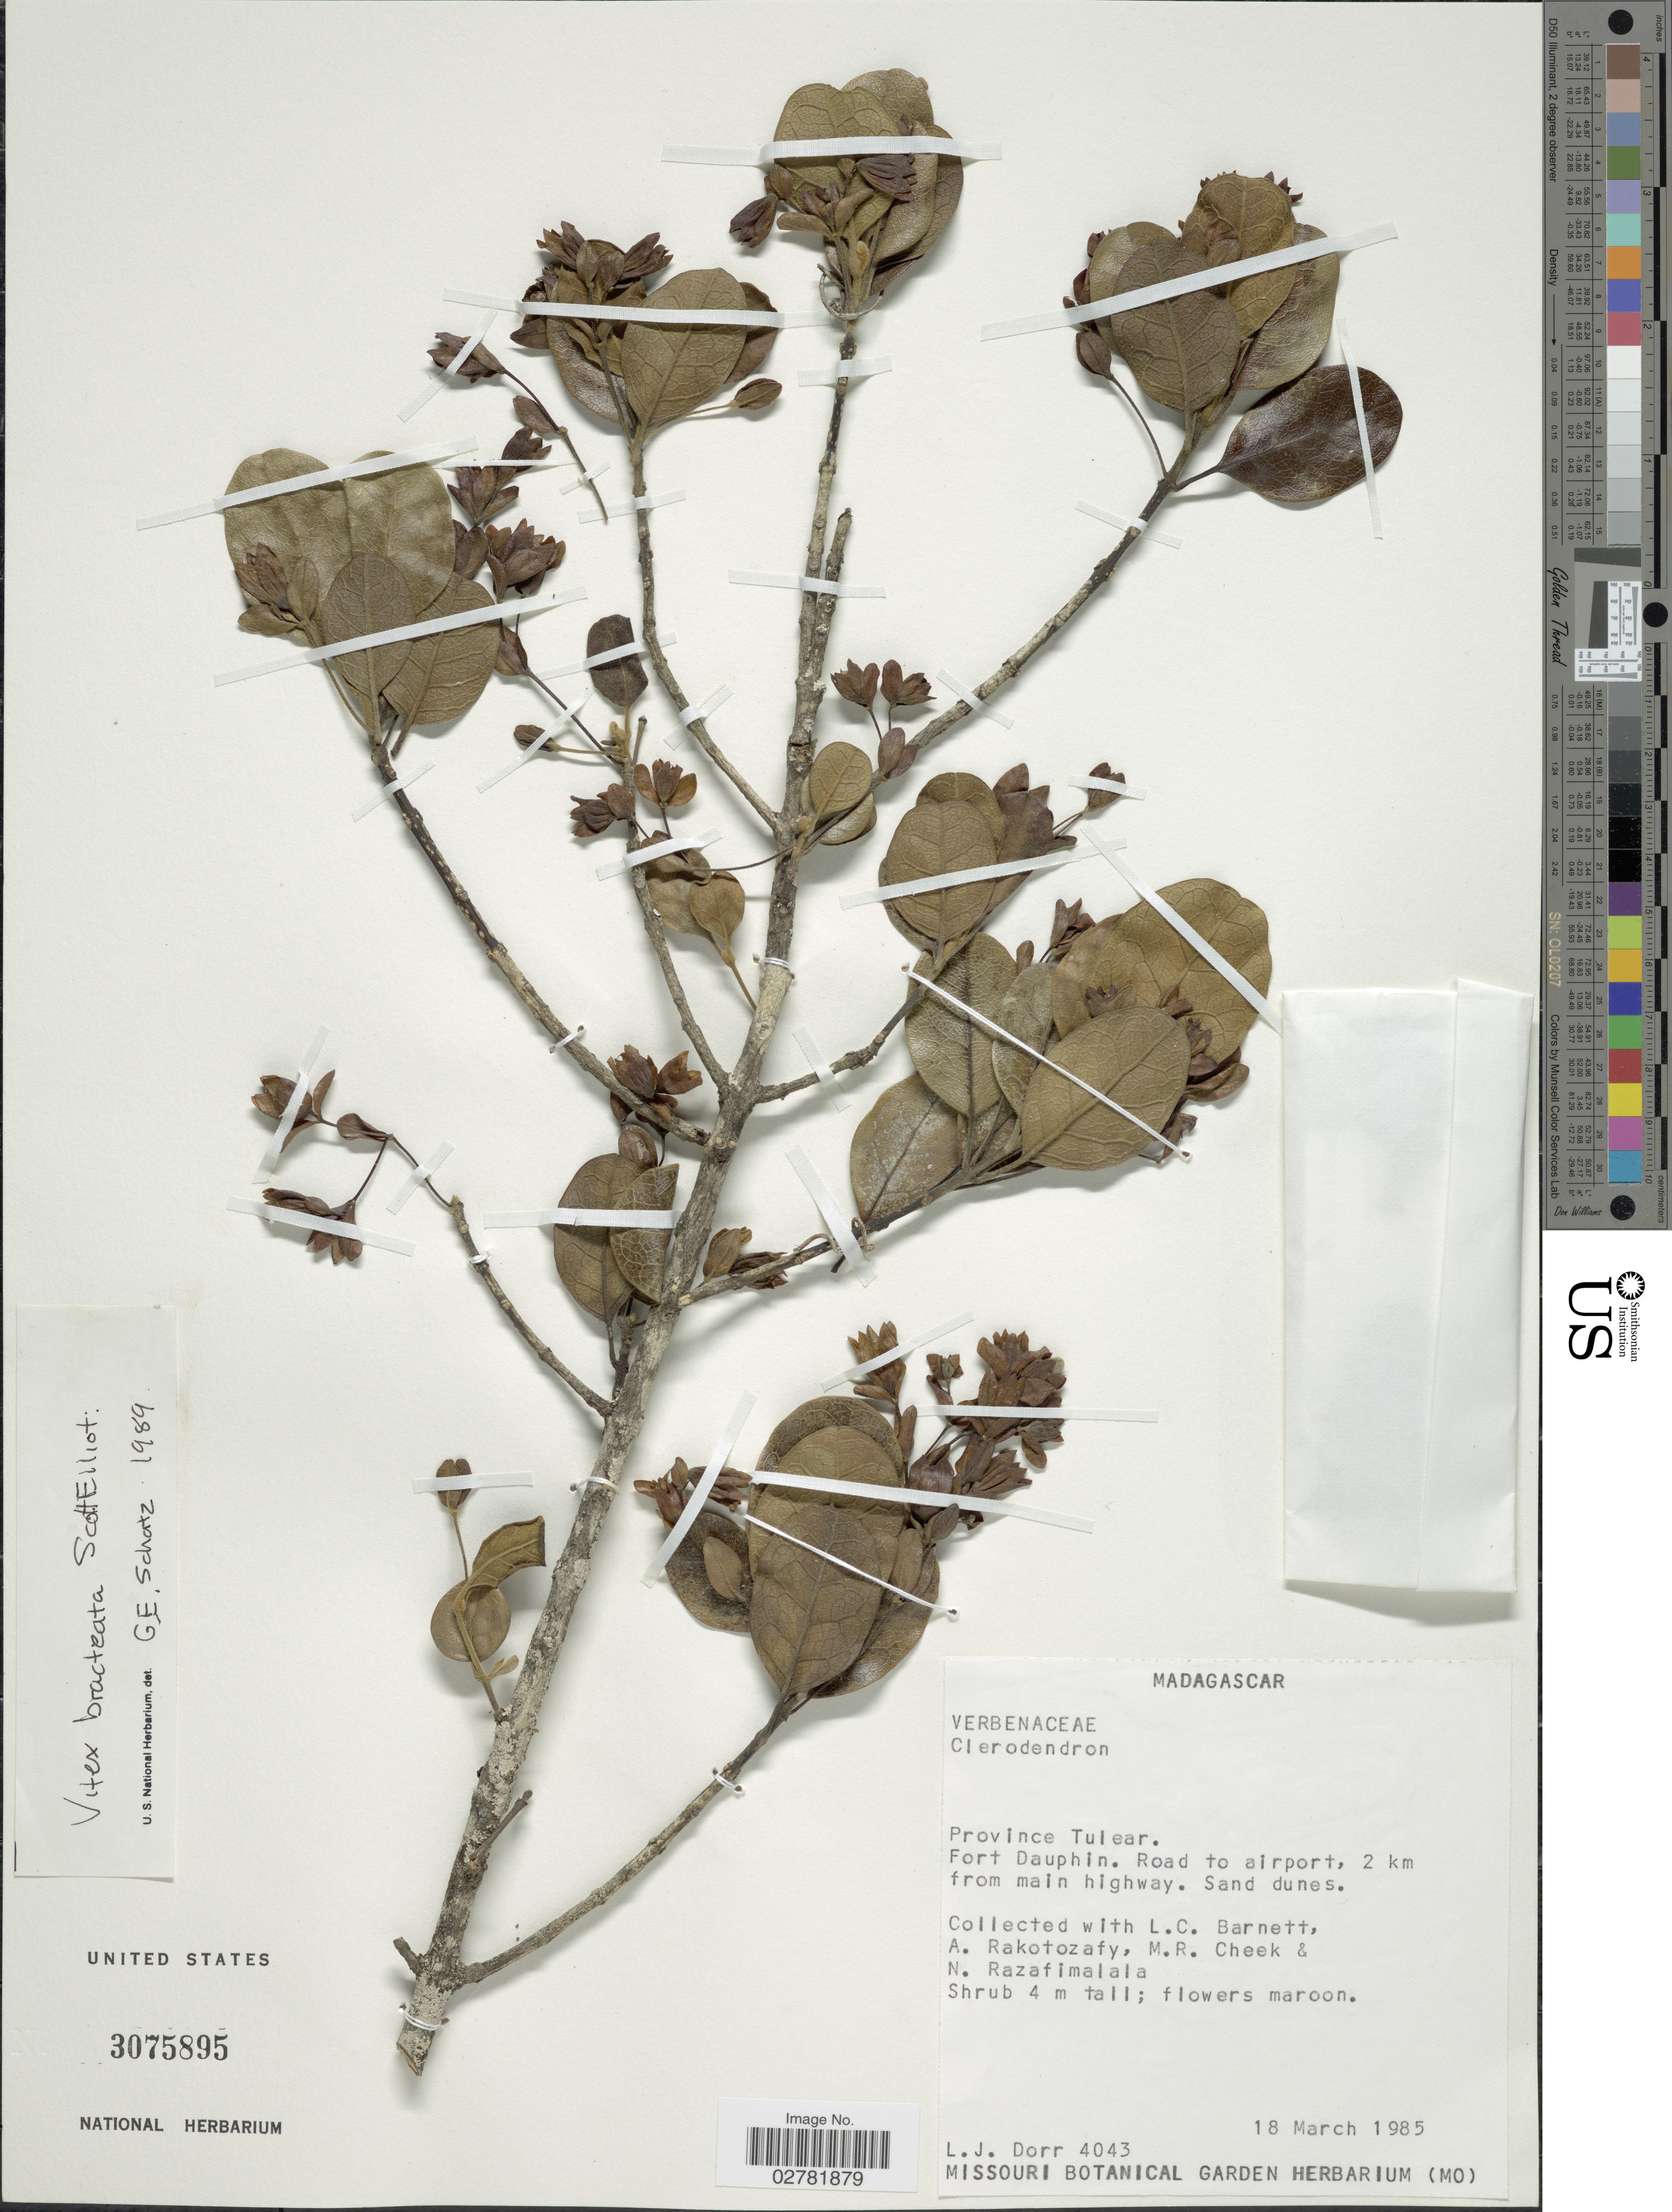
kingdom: Plantae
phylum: Tracheophyta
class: Magnoliopsida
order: Lamiales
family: Lamiaceae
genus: Vitex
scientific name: Vitex bracteata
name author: Scott Elliot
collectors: L. J. Dorr, L. C. Barnett, A. Rakotozafy, M. Cheek & N. Razafimalala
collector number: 4043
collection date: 1985-03-18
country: Madagascar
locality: Province Tulear. Fort Dauphin. Road to airport, 2 km from main highway.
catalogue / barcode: US 3075895